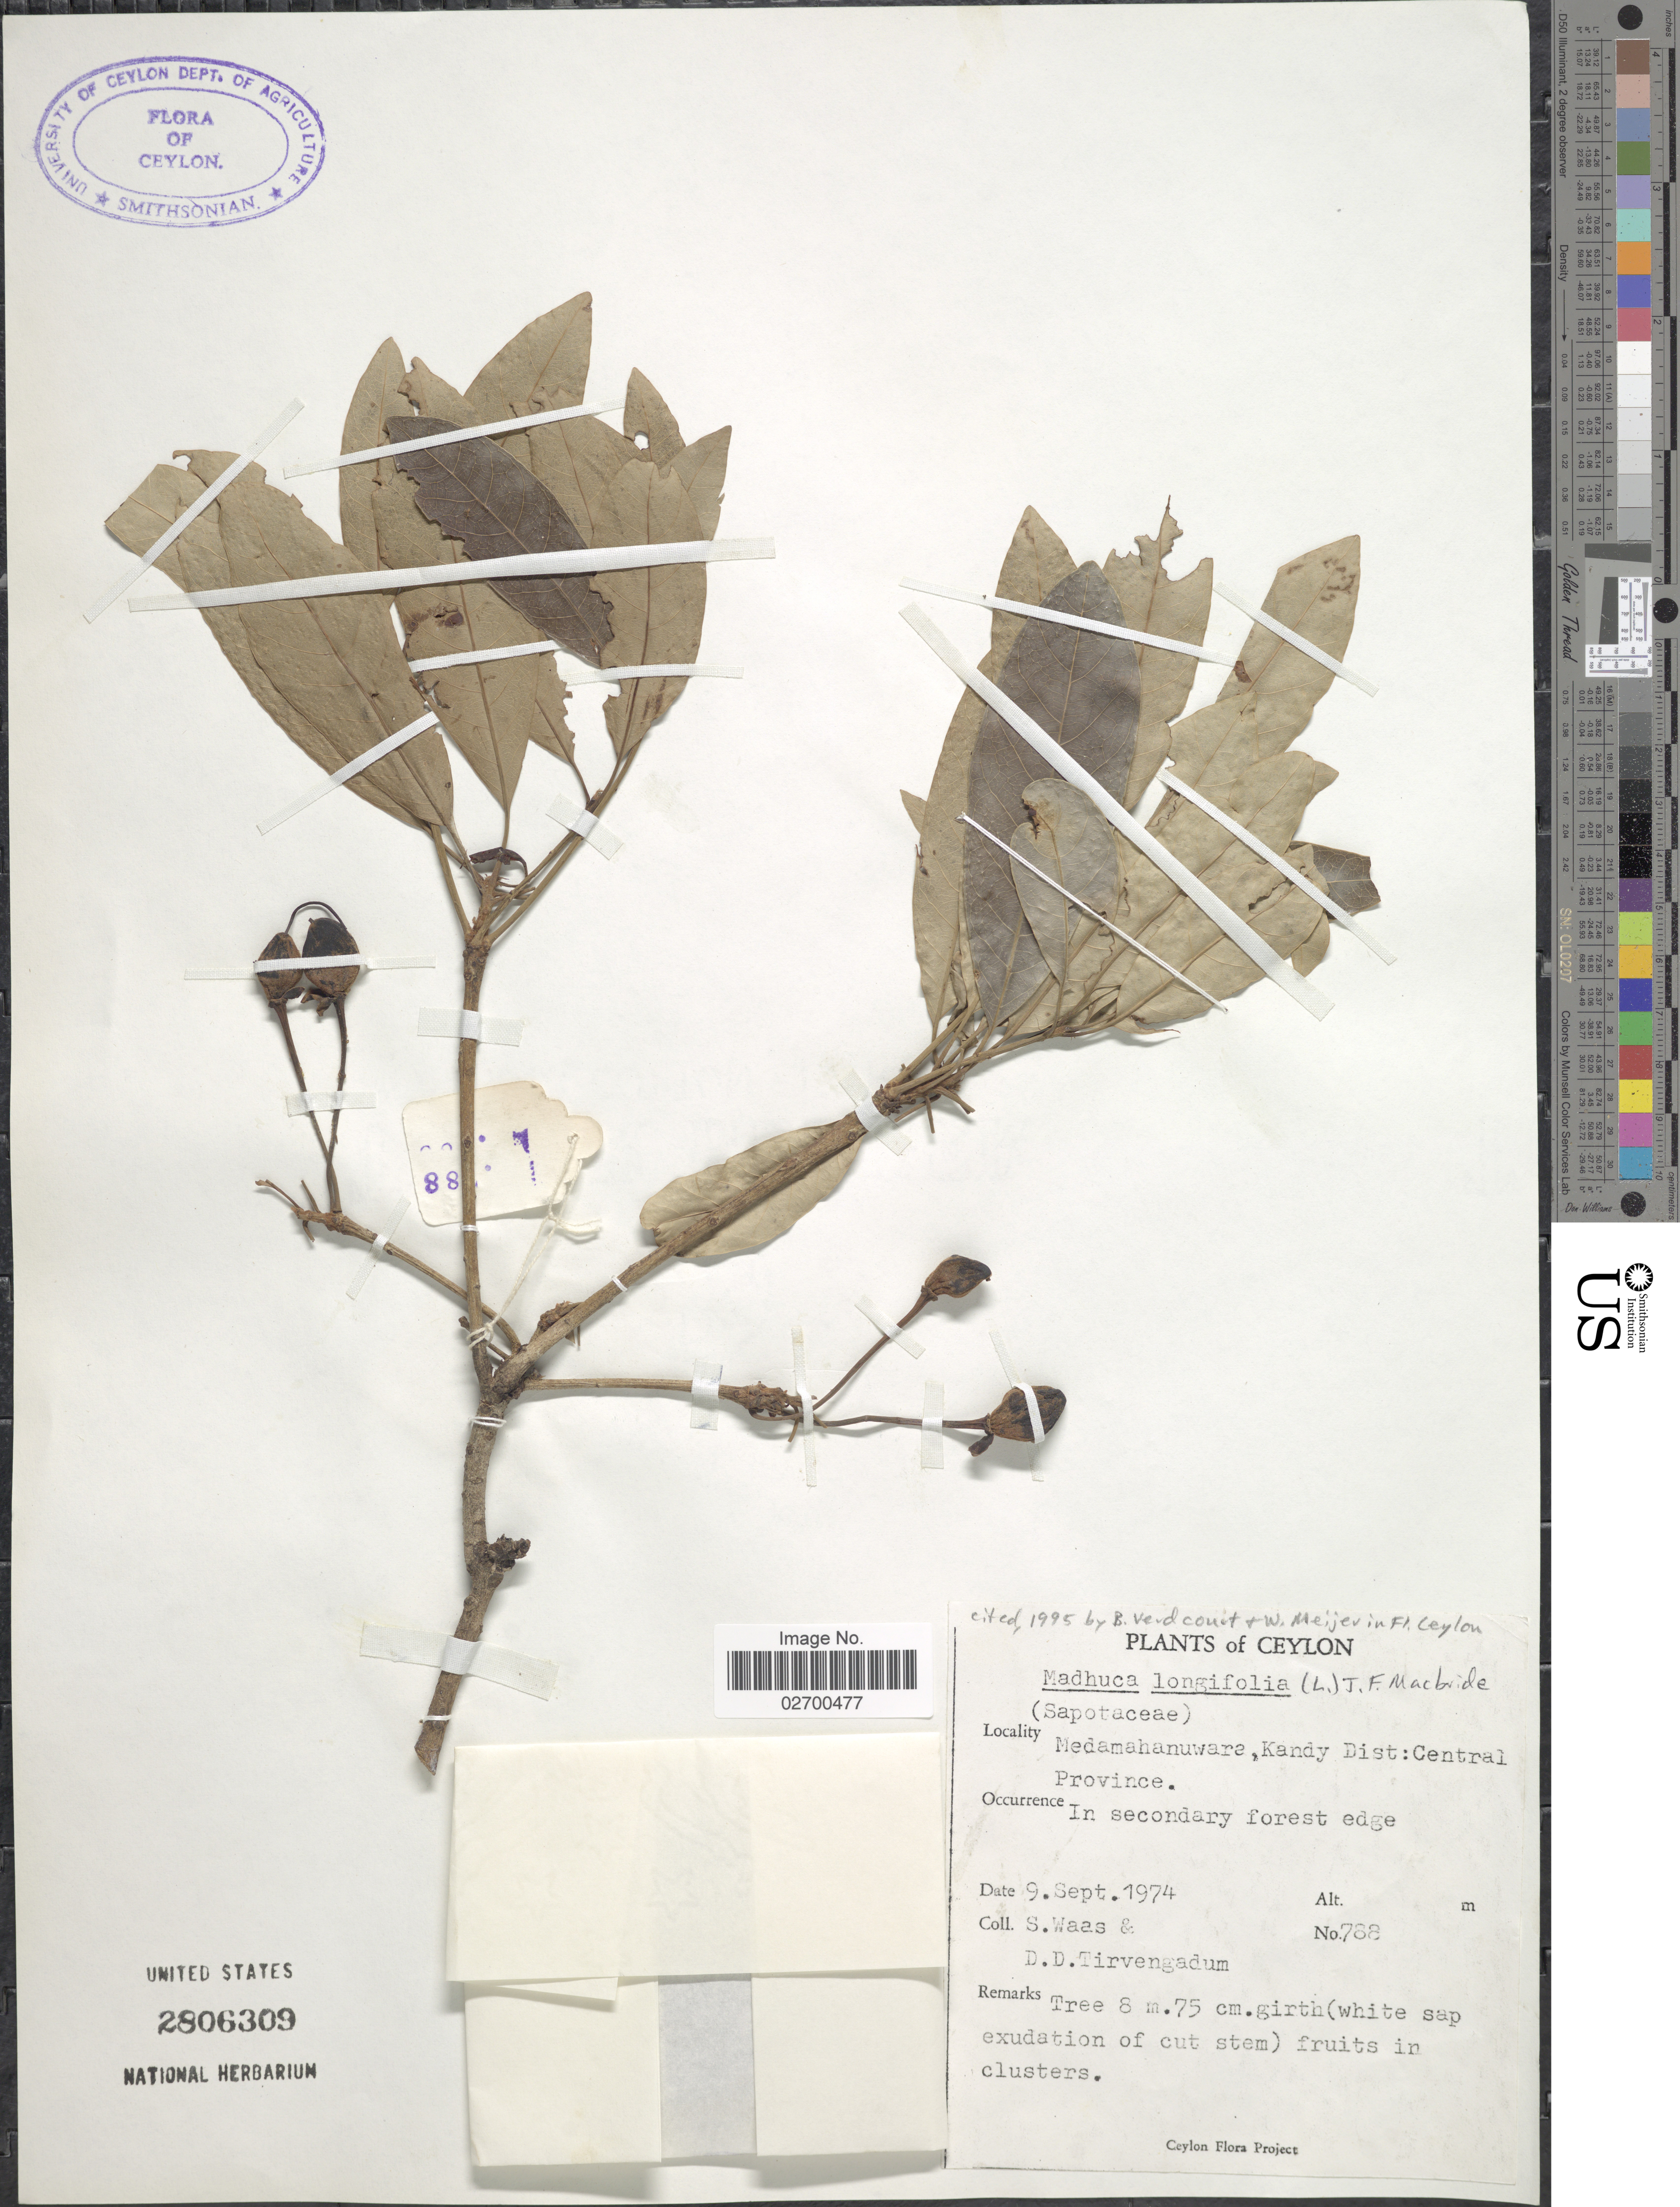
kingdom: Plantae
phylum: Tracheophyta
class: Magnoliopsida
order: Ericales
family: Sapotaceae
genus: Madhuca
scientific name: Madhuca longifolia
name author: (J. Koenig ex L.) J.F. Macbr.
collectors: S. Waas & D. Tirvengadum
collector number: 788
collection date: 1974-09-09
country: Sri Lanka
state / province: Central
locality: Ceylon. Medamahanuwara, Kandy Dist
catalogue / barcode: US 2806309